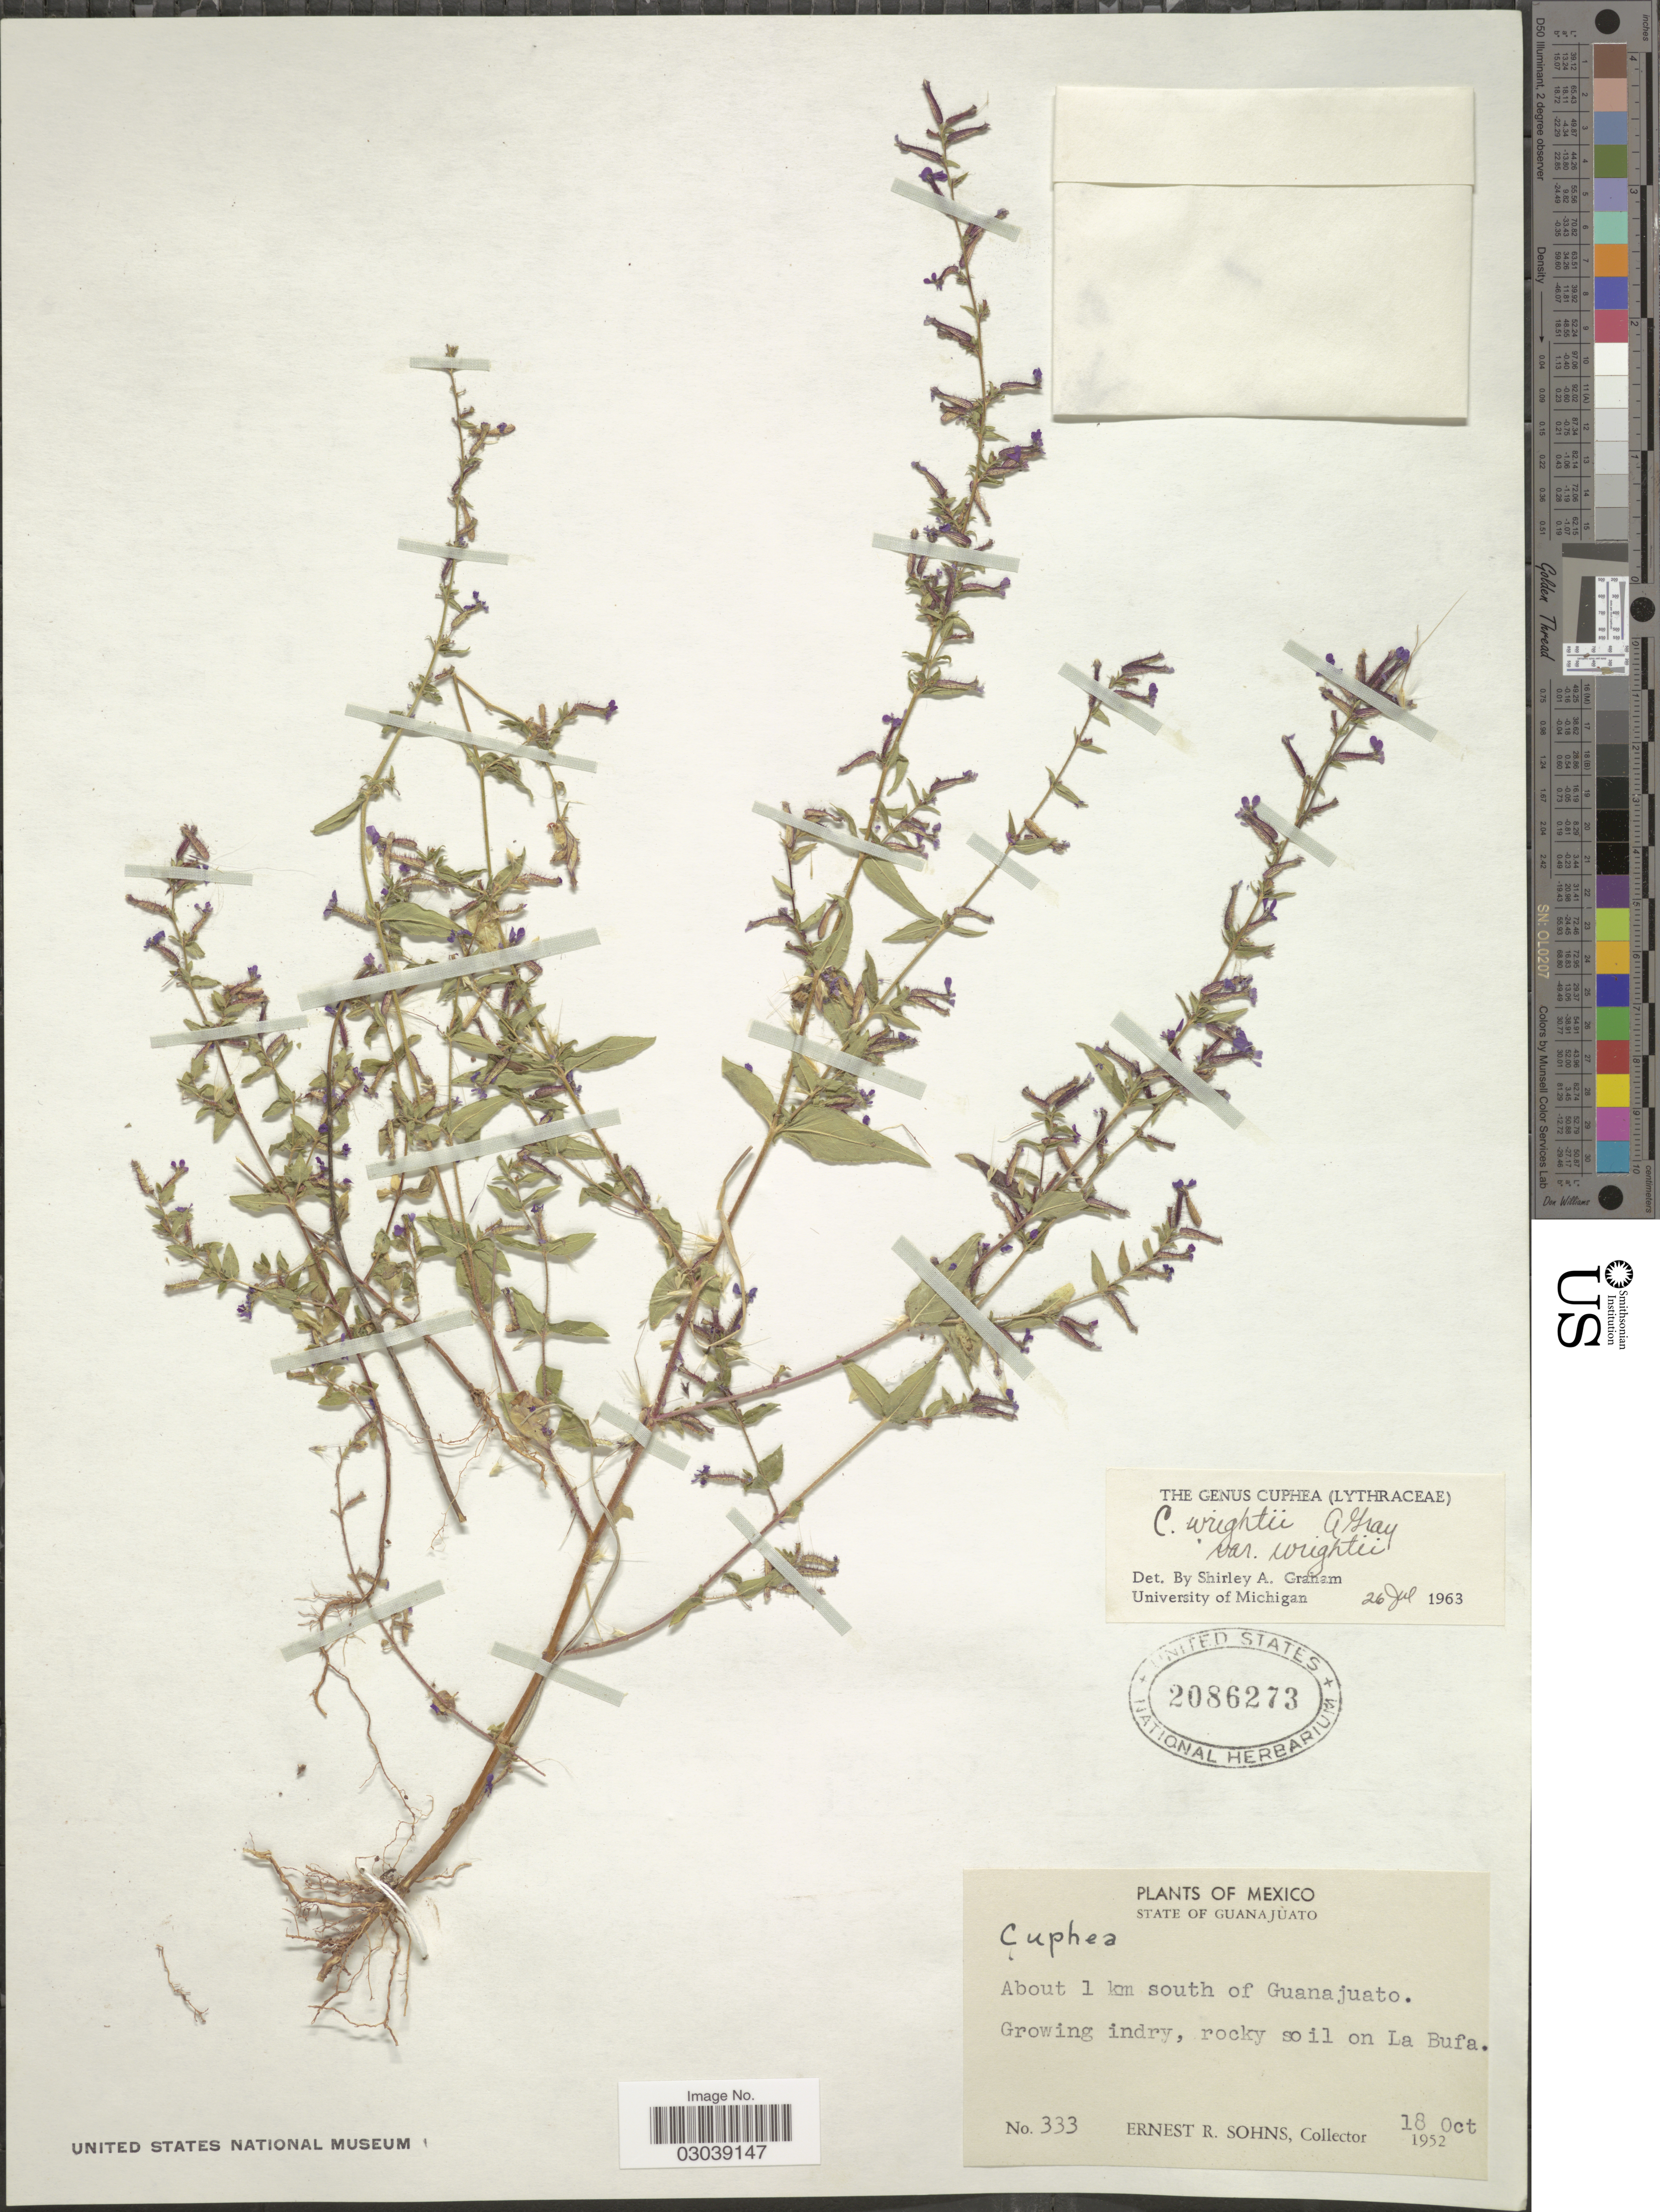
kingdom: Plantae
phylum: Tracheophyta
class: Magnoliopsida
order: Myrtales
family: Lythraceae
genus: Cuphea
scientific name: Cuphea wrightii var. wrightii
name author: A. Gray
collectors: E. R. Sohns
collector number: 333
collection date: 1952-10-18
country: Mexico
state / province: Guanajuato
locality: About 1 km south of Guanajuato. Rocky soil on La Bufa.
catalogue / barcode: US 2086273